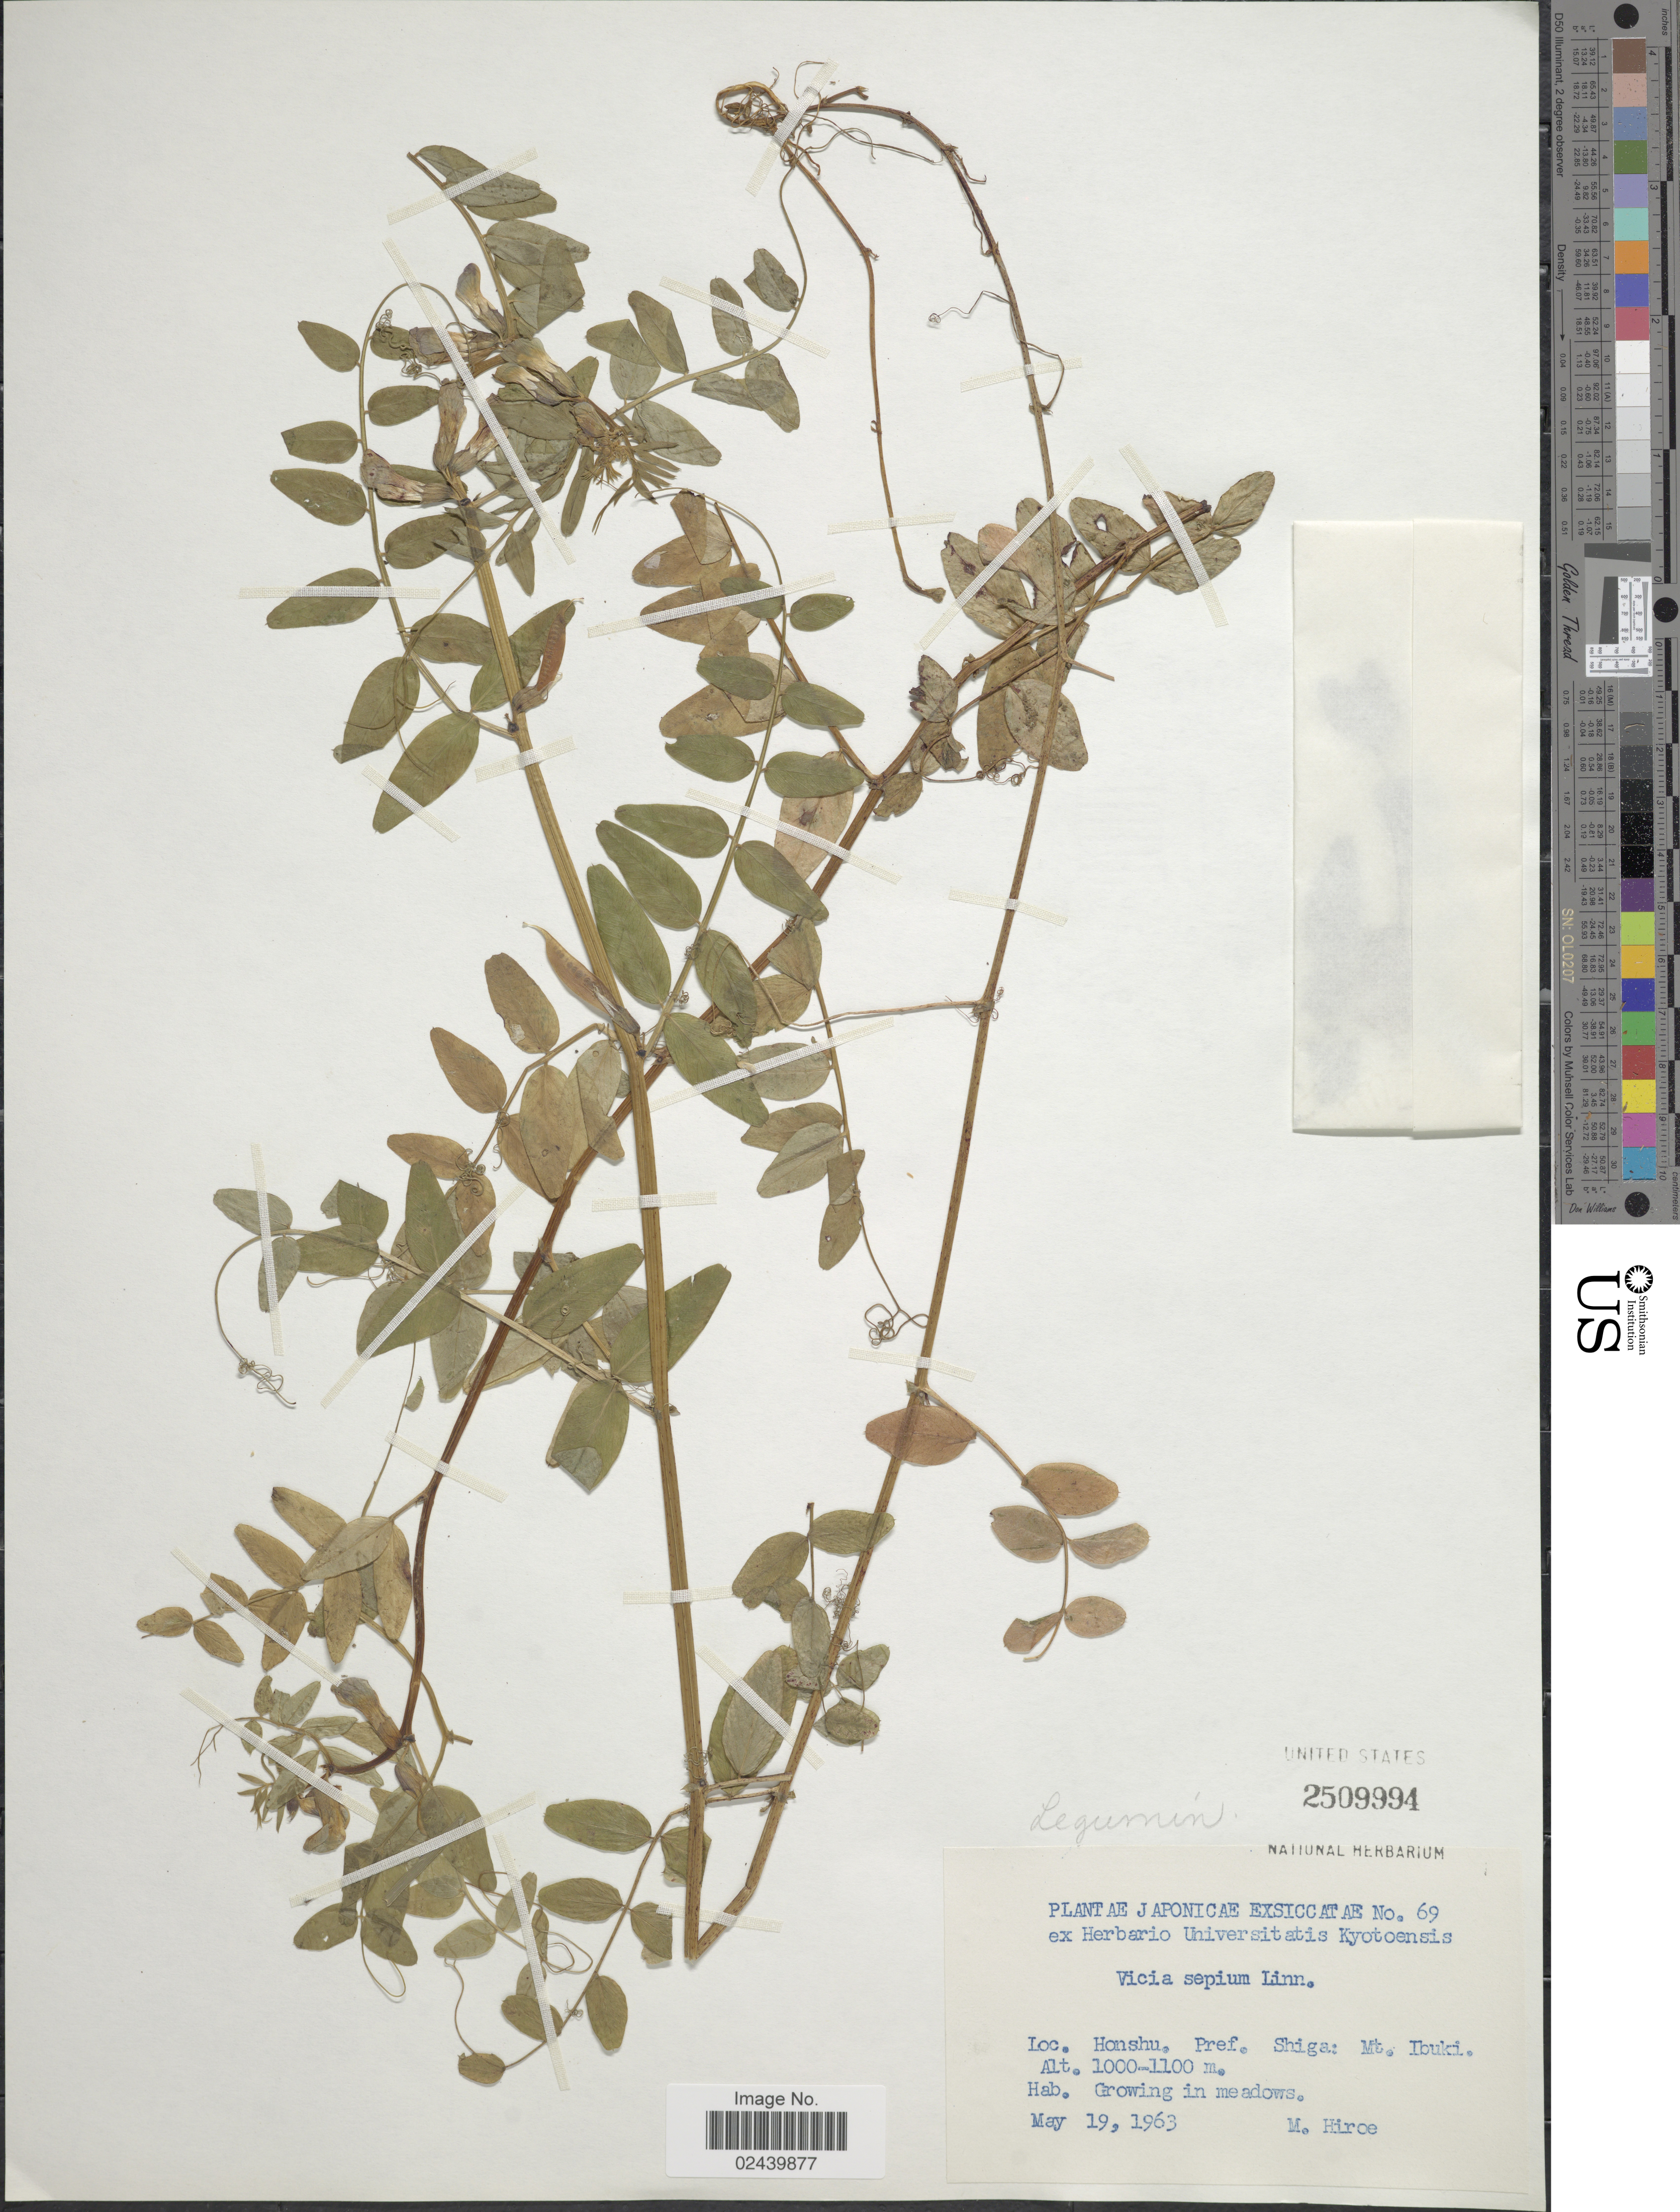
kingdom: Plantae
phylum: Tracheophyta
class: Magnoliopsida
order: Fabales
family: Fabaceae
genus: Vicia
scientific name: Vicia sepium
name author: L.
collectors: M. Hiroe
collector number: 69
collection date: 1963-05-19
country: Japan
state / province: Siga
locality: Honshu. Pref. Shiga: Mt. Ibuki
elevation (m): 1000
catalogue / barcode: US 2509994